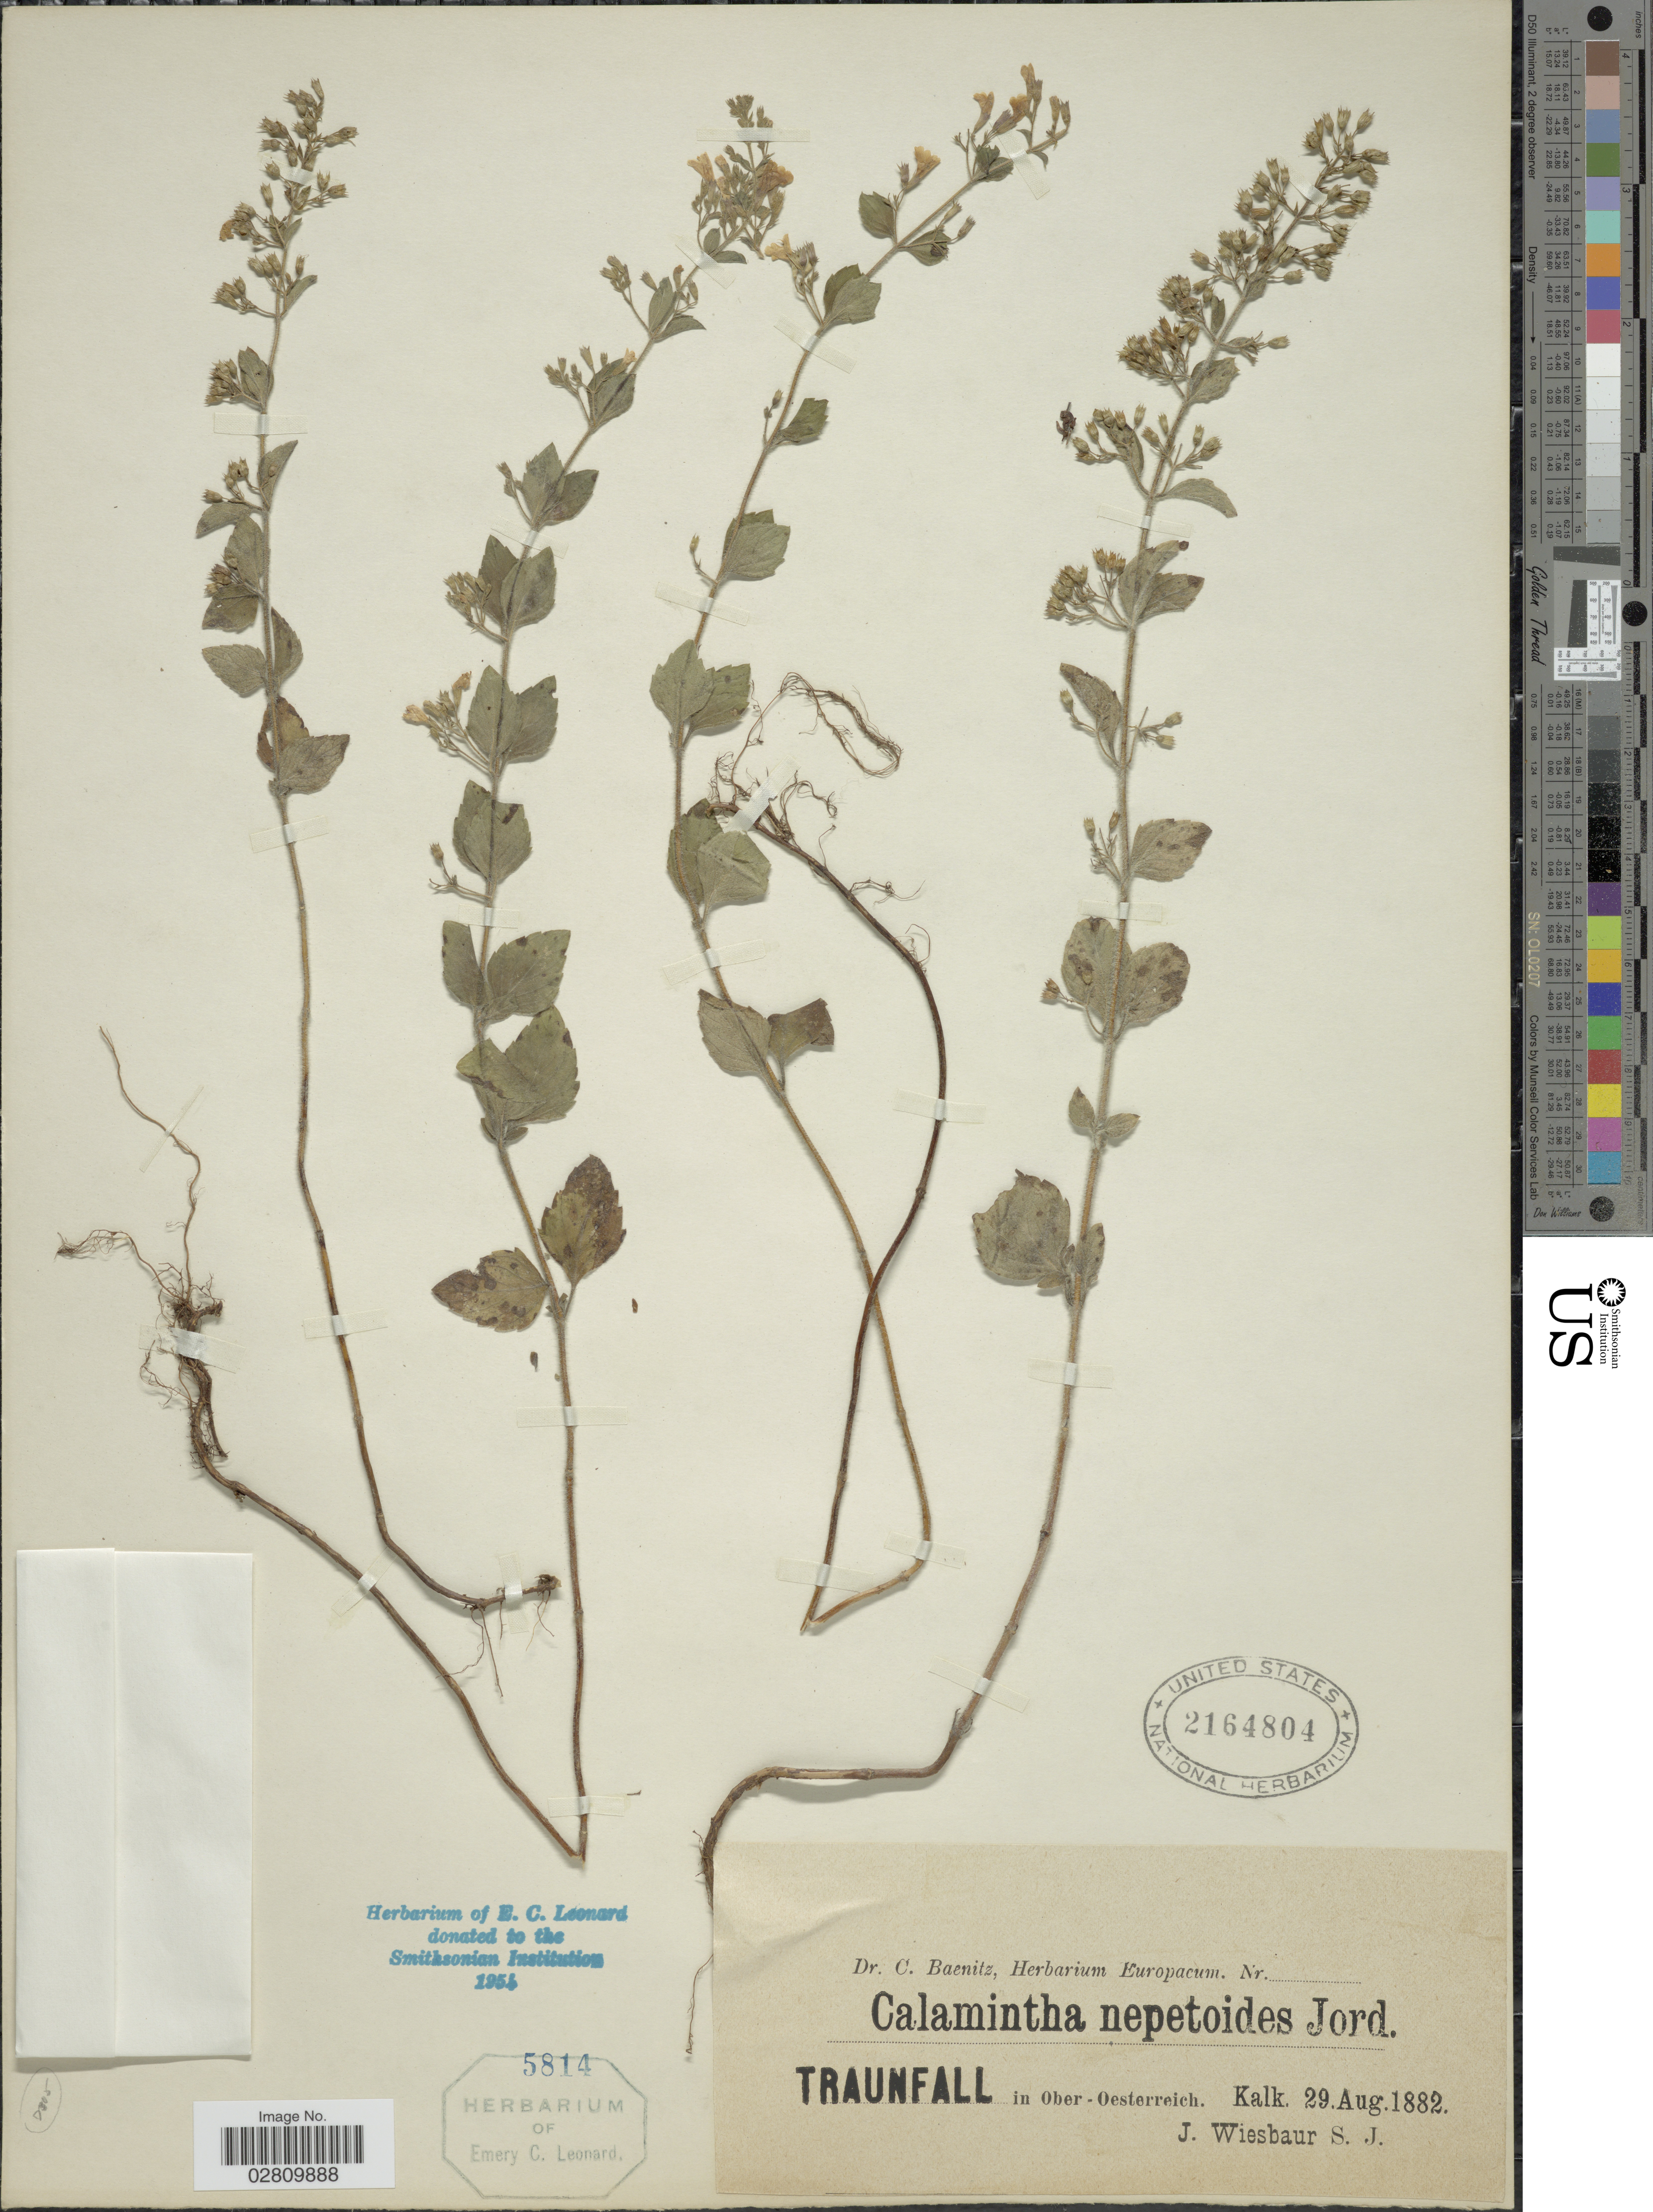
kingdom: Plantae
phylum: Tracheophyta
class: Magnoliopsida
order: Lamiales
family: Lamiaceae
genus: Calamintha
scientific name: Calamintha nepetoides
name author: Jord.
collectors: J. Wiesbaur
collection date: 1882-08-29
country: Austria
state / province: Oberosterreich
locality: Traunfall in Ober-Oesterreich.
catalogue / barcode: US 2164804